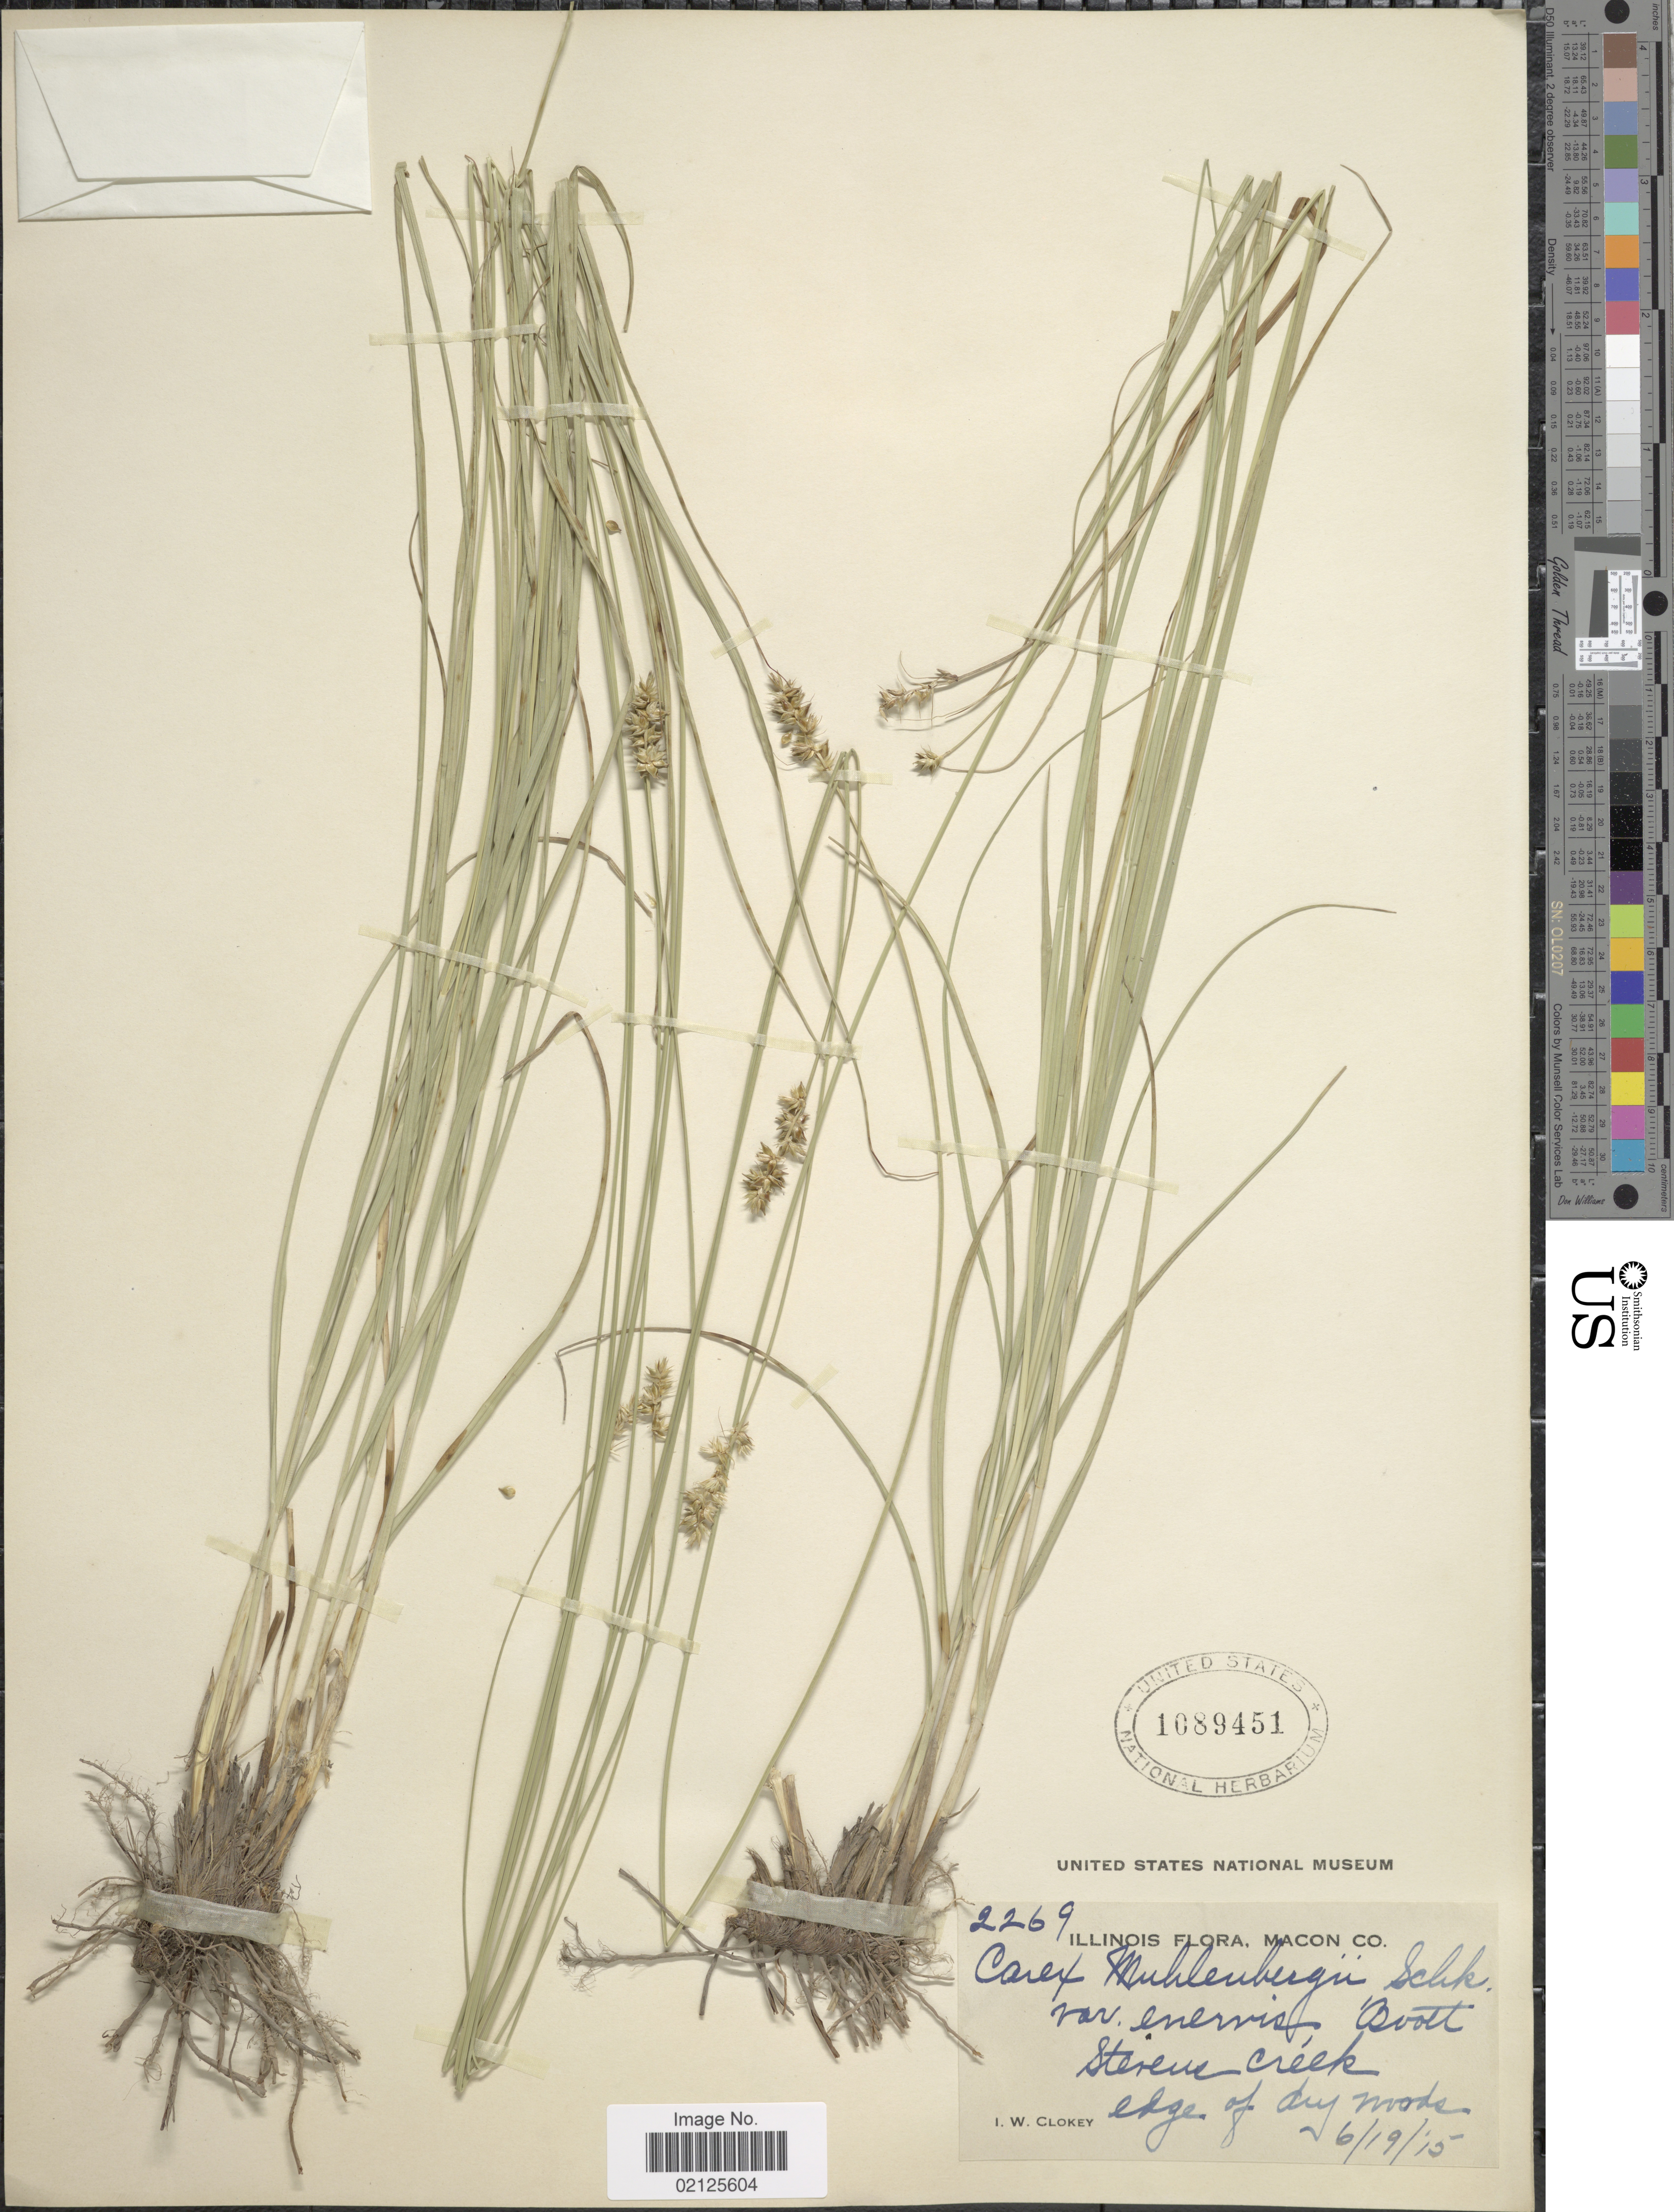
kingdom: Plantae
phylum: Tracheophyta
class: Liliopsida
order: Poales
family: Cyperaceae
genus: Carex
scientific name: Carex muehlenbergii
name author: Willd.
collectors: I. W. Clokey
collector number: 2269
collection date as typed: Transcribed d/m/y: 19/6/15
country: United States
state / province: Illinois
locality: Macon Co, Stevens Creek, edge of dry woods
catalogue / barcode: US 1089451